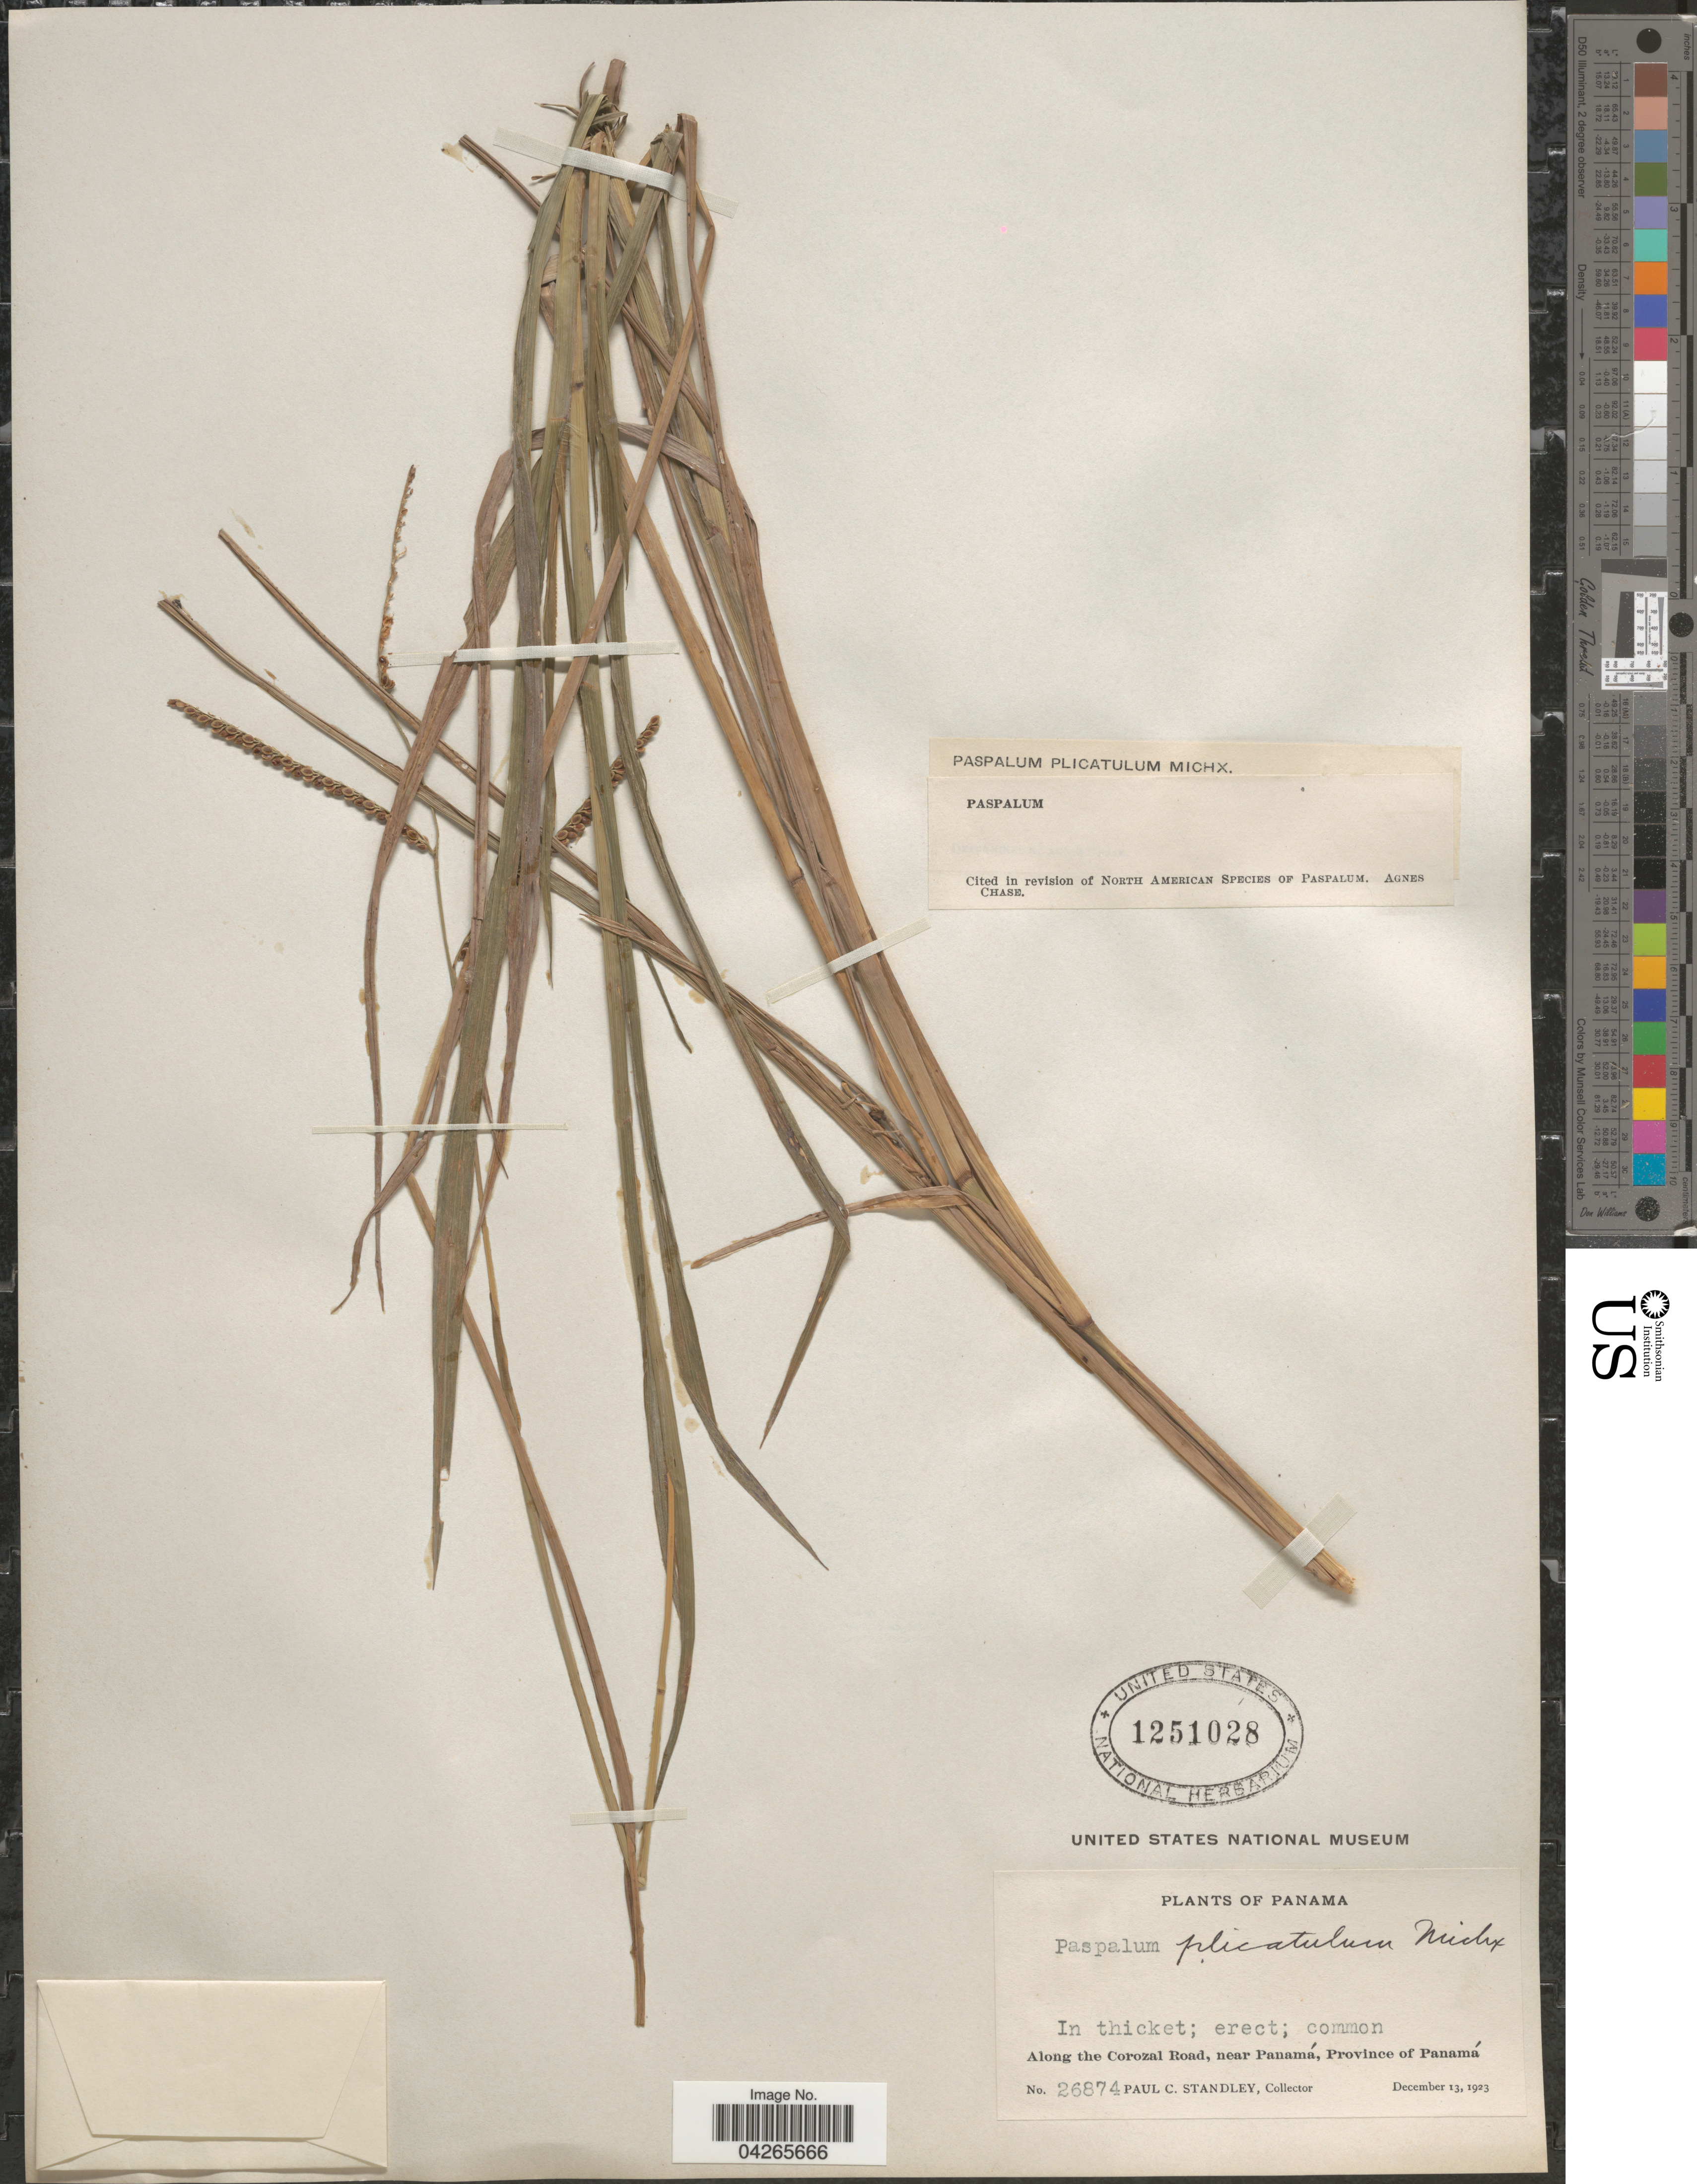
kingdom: Plantae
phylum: Tracheophyta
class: Liliopsida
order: Poales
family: Poaceae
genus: Paspalum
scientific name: Paspalum plicatulum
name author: Michx.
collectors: P. C. Standley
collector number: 26874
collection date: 1923-12-13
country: Panama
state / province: Panamá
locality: In thicket; common. Along the Corozal Road, near Panamá.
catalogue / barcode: US 1251028